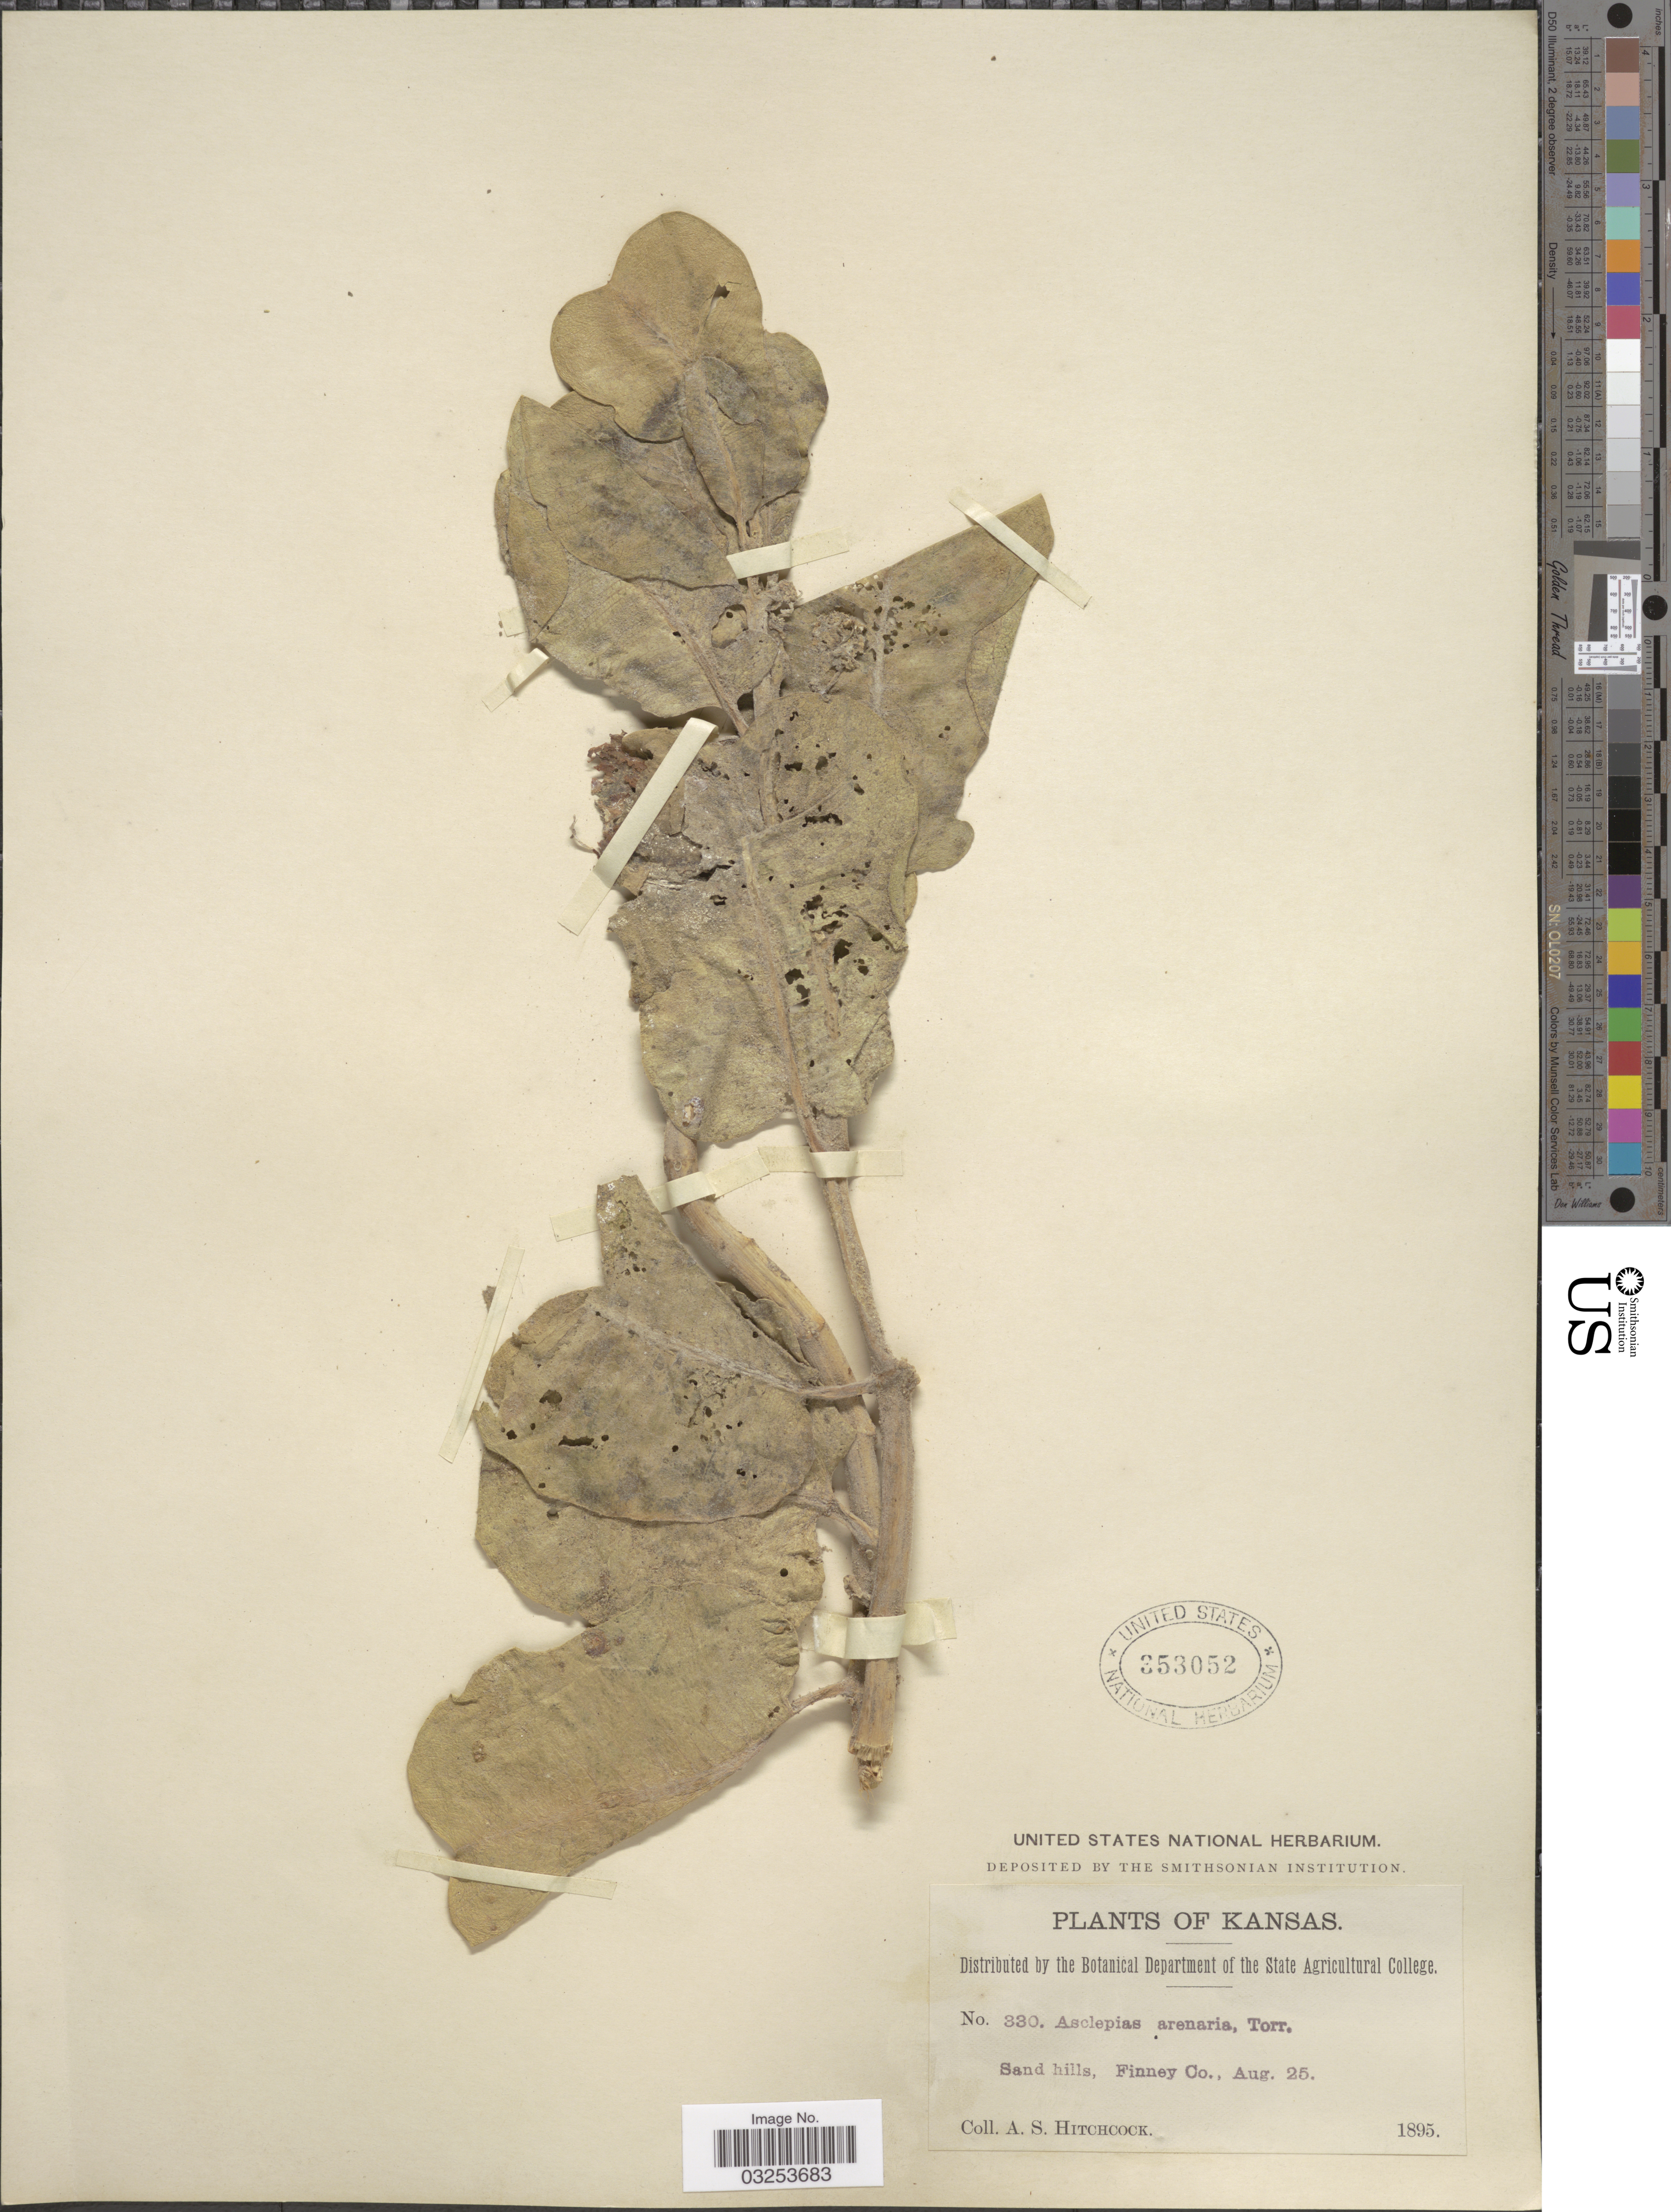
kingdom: Plantae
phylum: Tracheophyta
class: Magnoliopsida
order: Gentianales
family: Apocynaceae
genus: Asclepias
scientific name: Asclepias arenaria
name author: Torr.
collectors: A. S. Hitchcock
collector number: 330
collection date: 1895-08-25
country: United States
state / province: Kansas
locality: Finney Co.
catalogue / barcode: US 353052